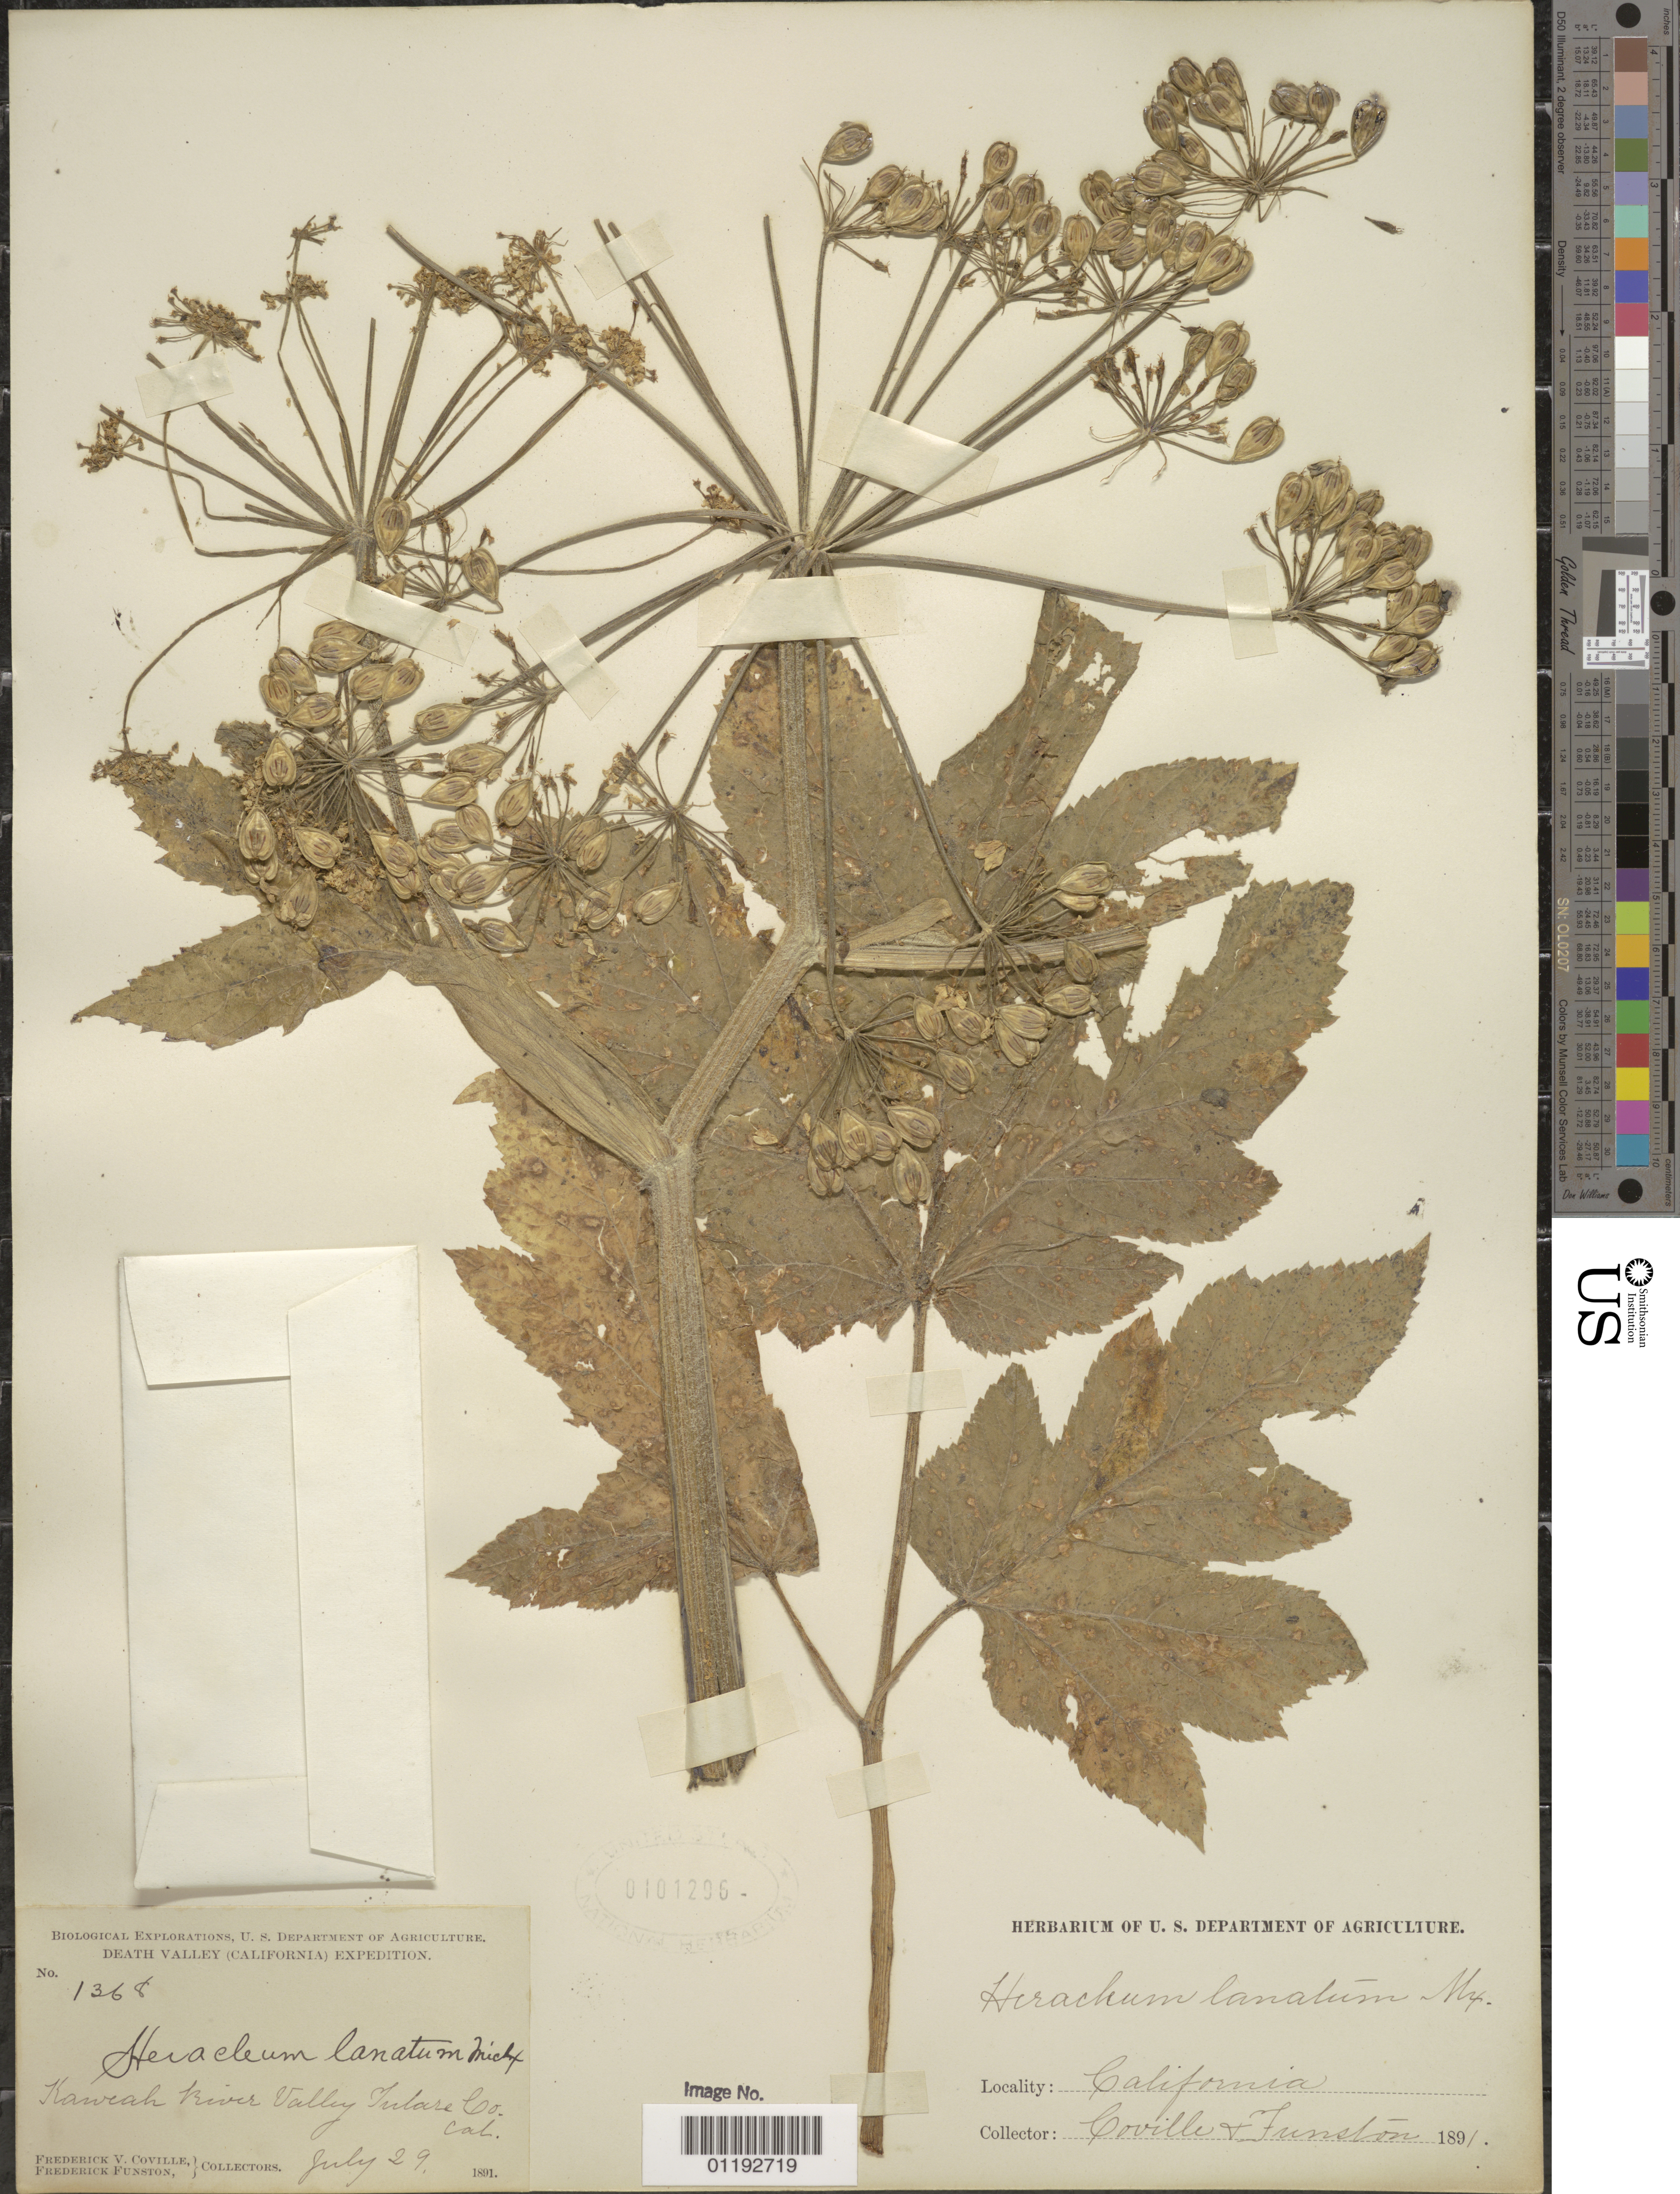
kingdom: Plantae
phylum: Tracheophyta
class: Magnoliopsida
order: Apiales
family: Apiaceae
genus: Heracleum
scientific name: Heracleum lanatum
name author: Michx.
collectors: F. V. Coville, F. Funston & F. Funston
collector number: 1368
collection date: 1891-07-29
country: United States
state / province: California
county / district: Tulare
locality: Kaweah River Valley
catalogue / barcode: US 101296